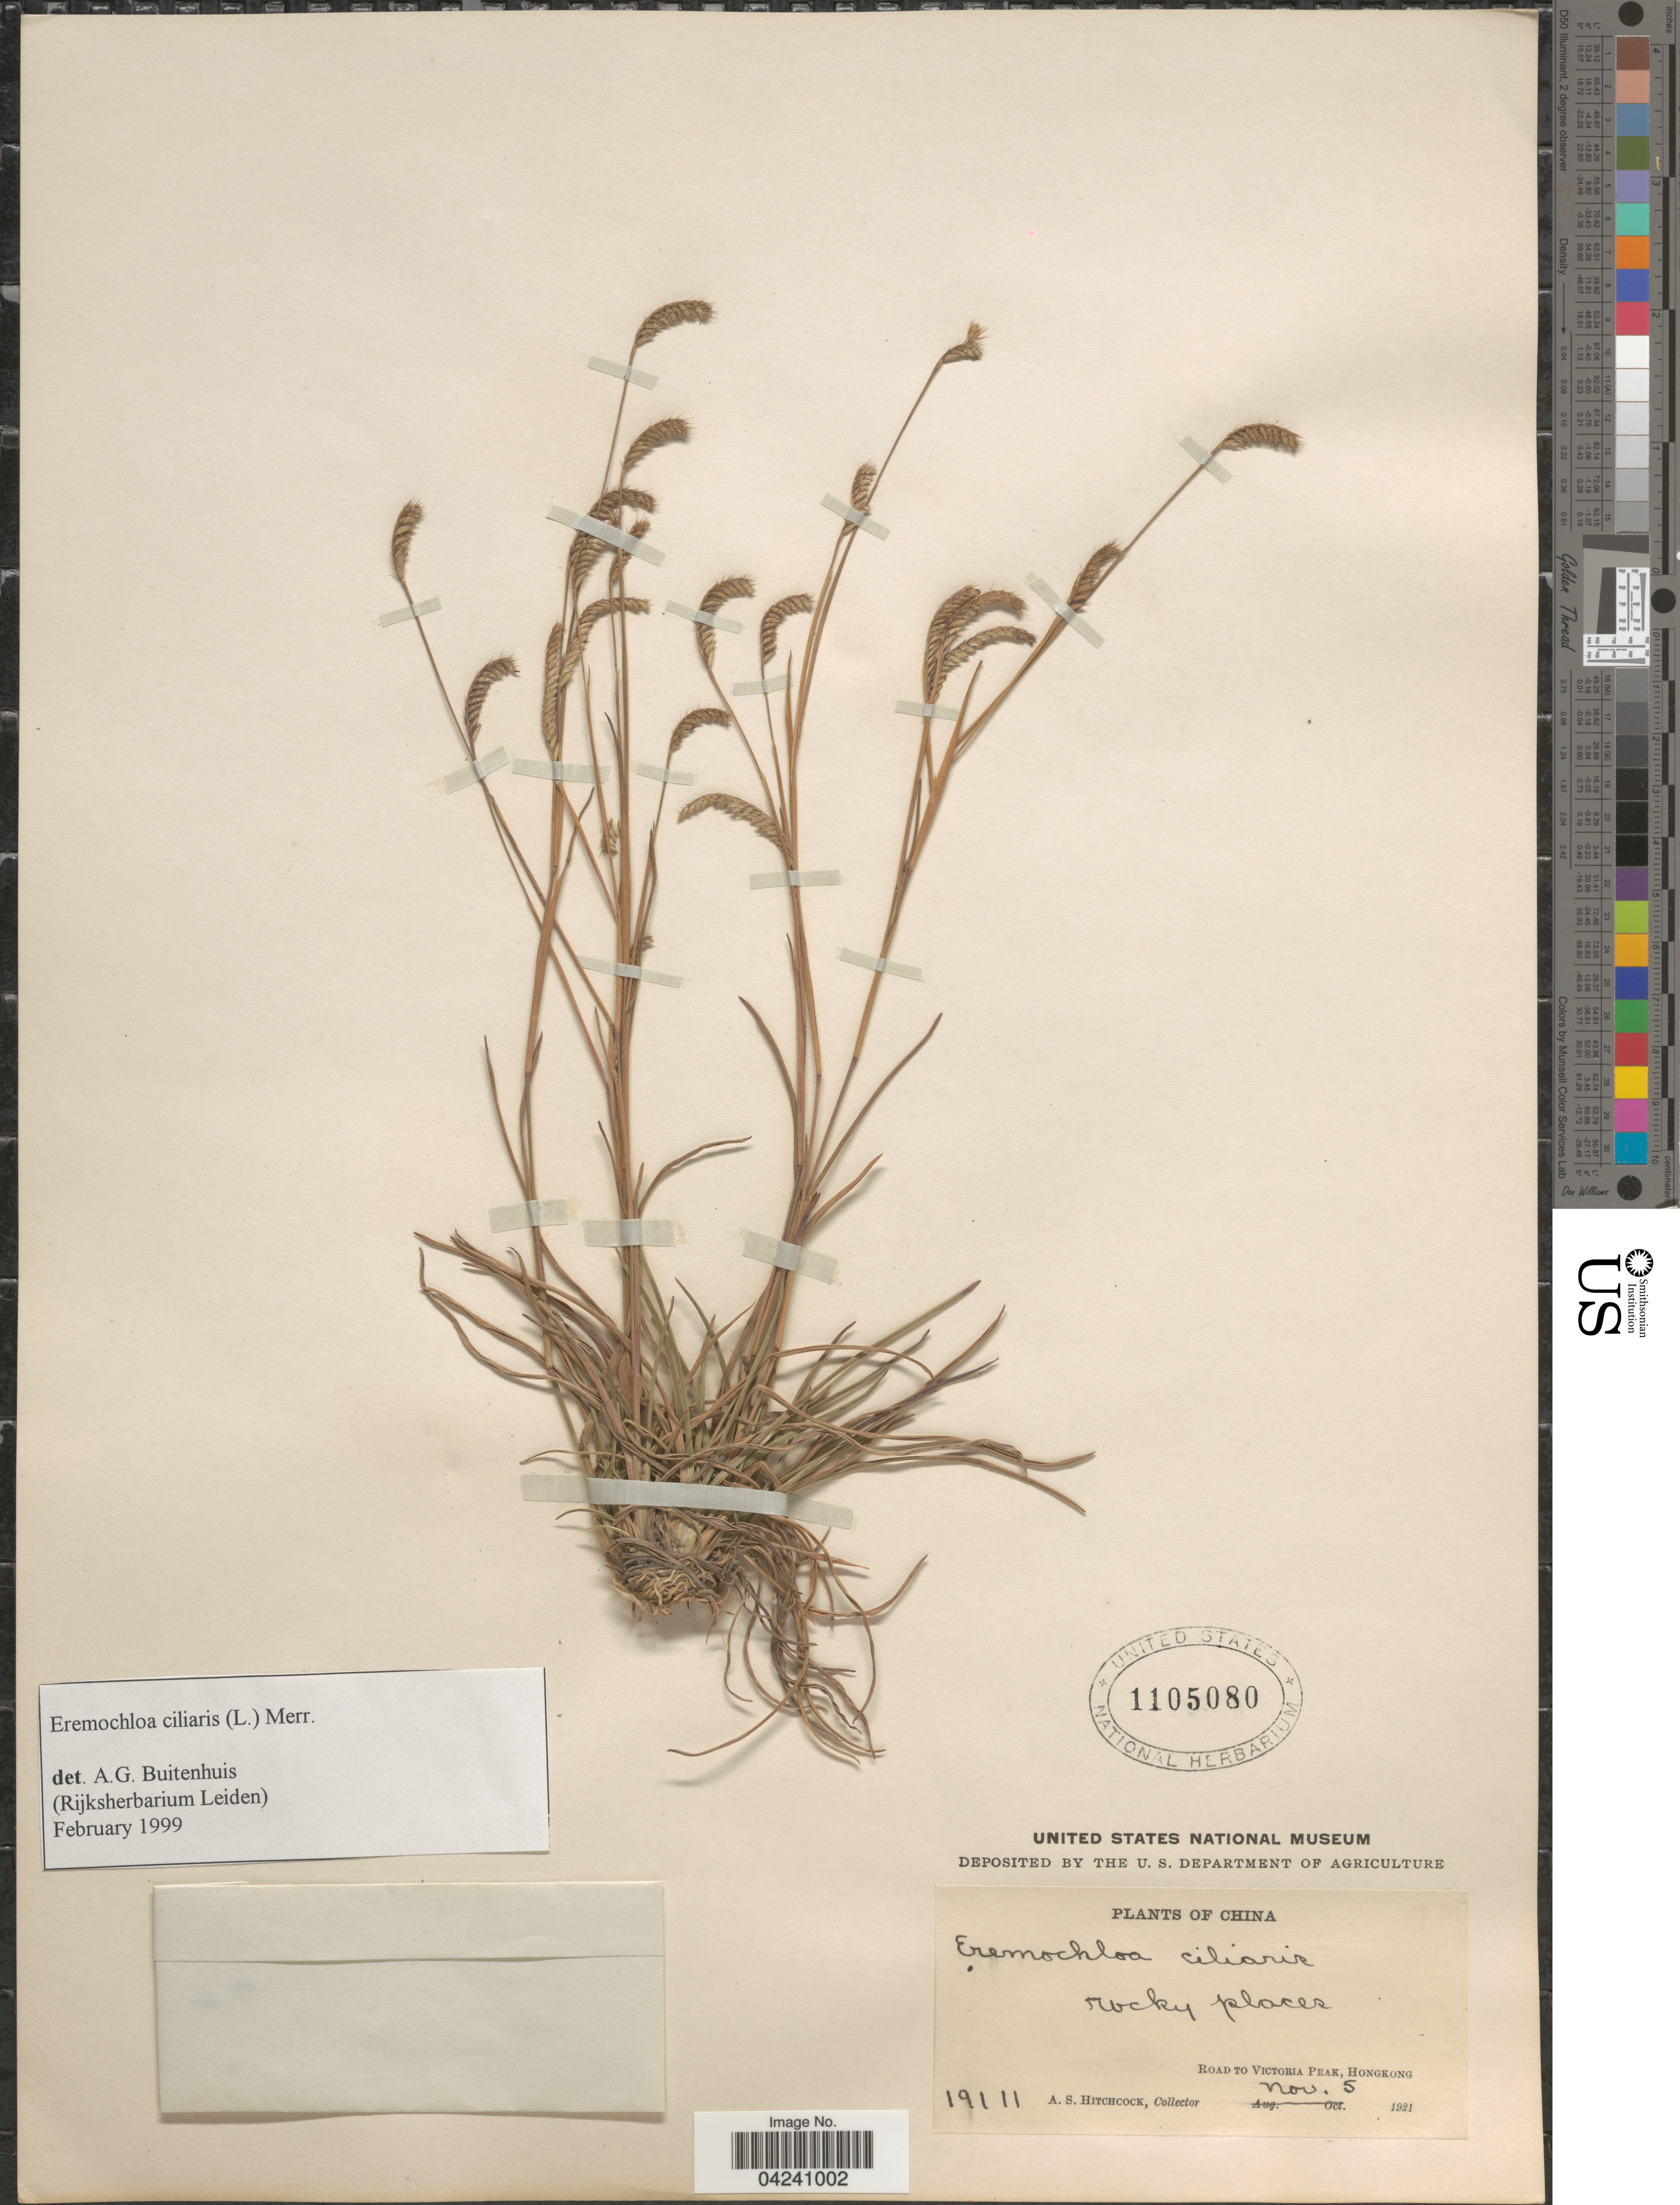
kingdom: Plantae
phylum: Tracheophyta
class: Liliopsida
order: Poales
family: Poaceae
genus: Eremochloa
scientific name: Eremochloa ciliaris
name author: (L.) Merr.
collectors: A. S. Hitchcock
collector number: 19111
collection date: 1921-11-05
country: China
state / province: Hong Kong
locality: Road to Victoria Peak, Hongkong.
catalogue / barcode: US 1105080